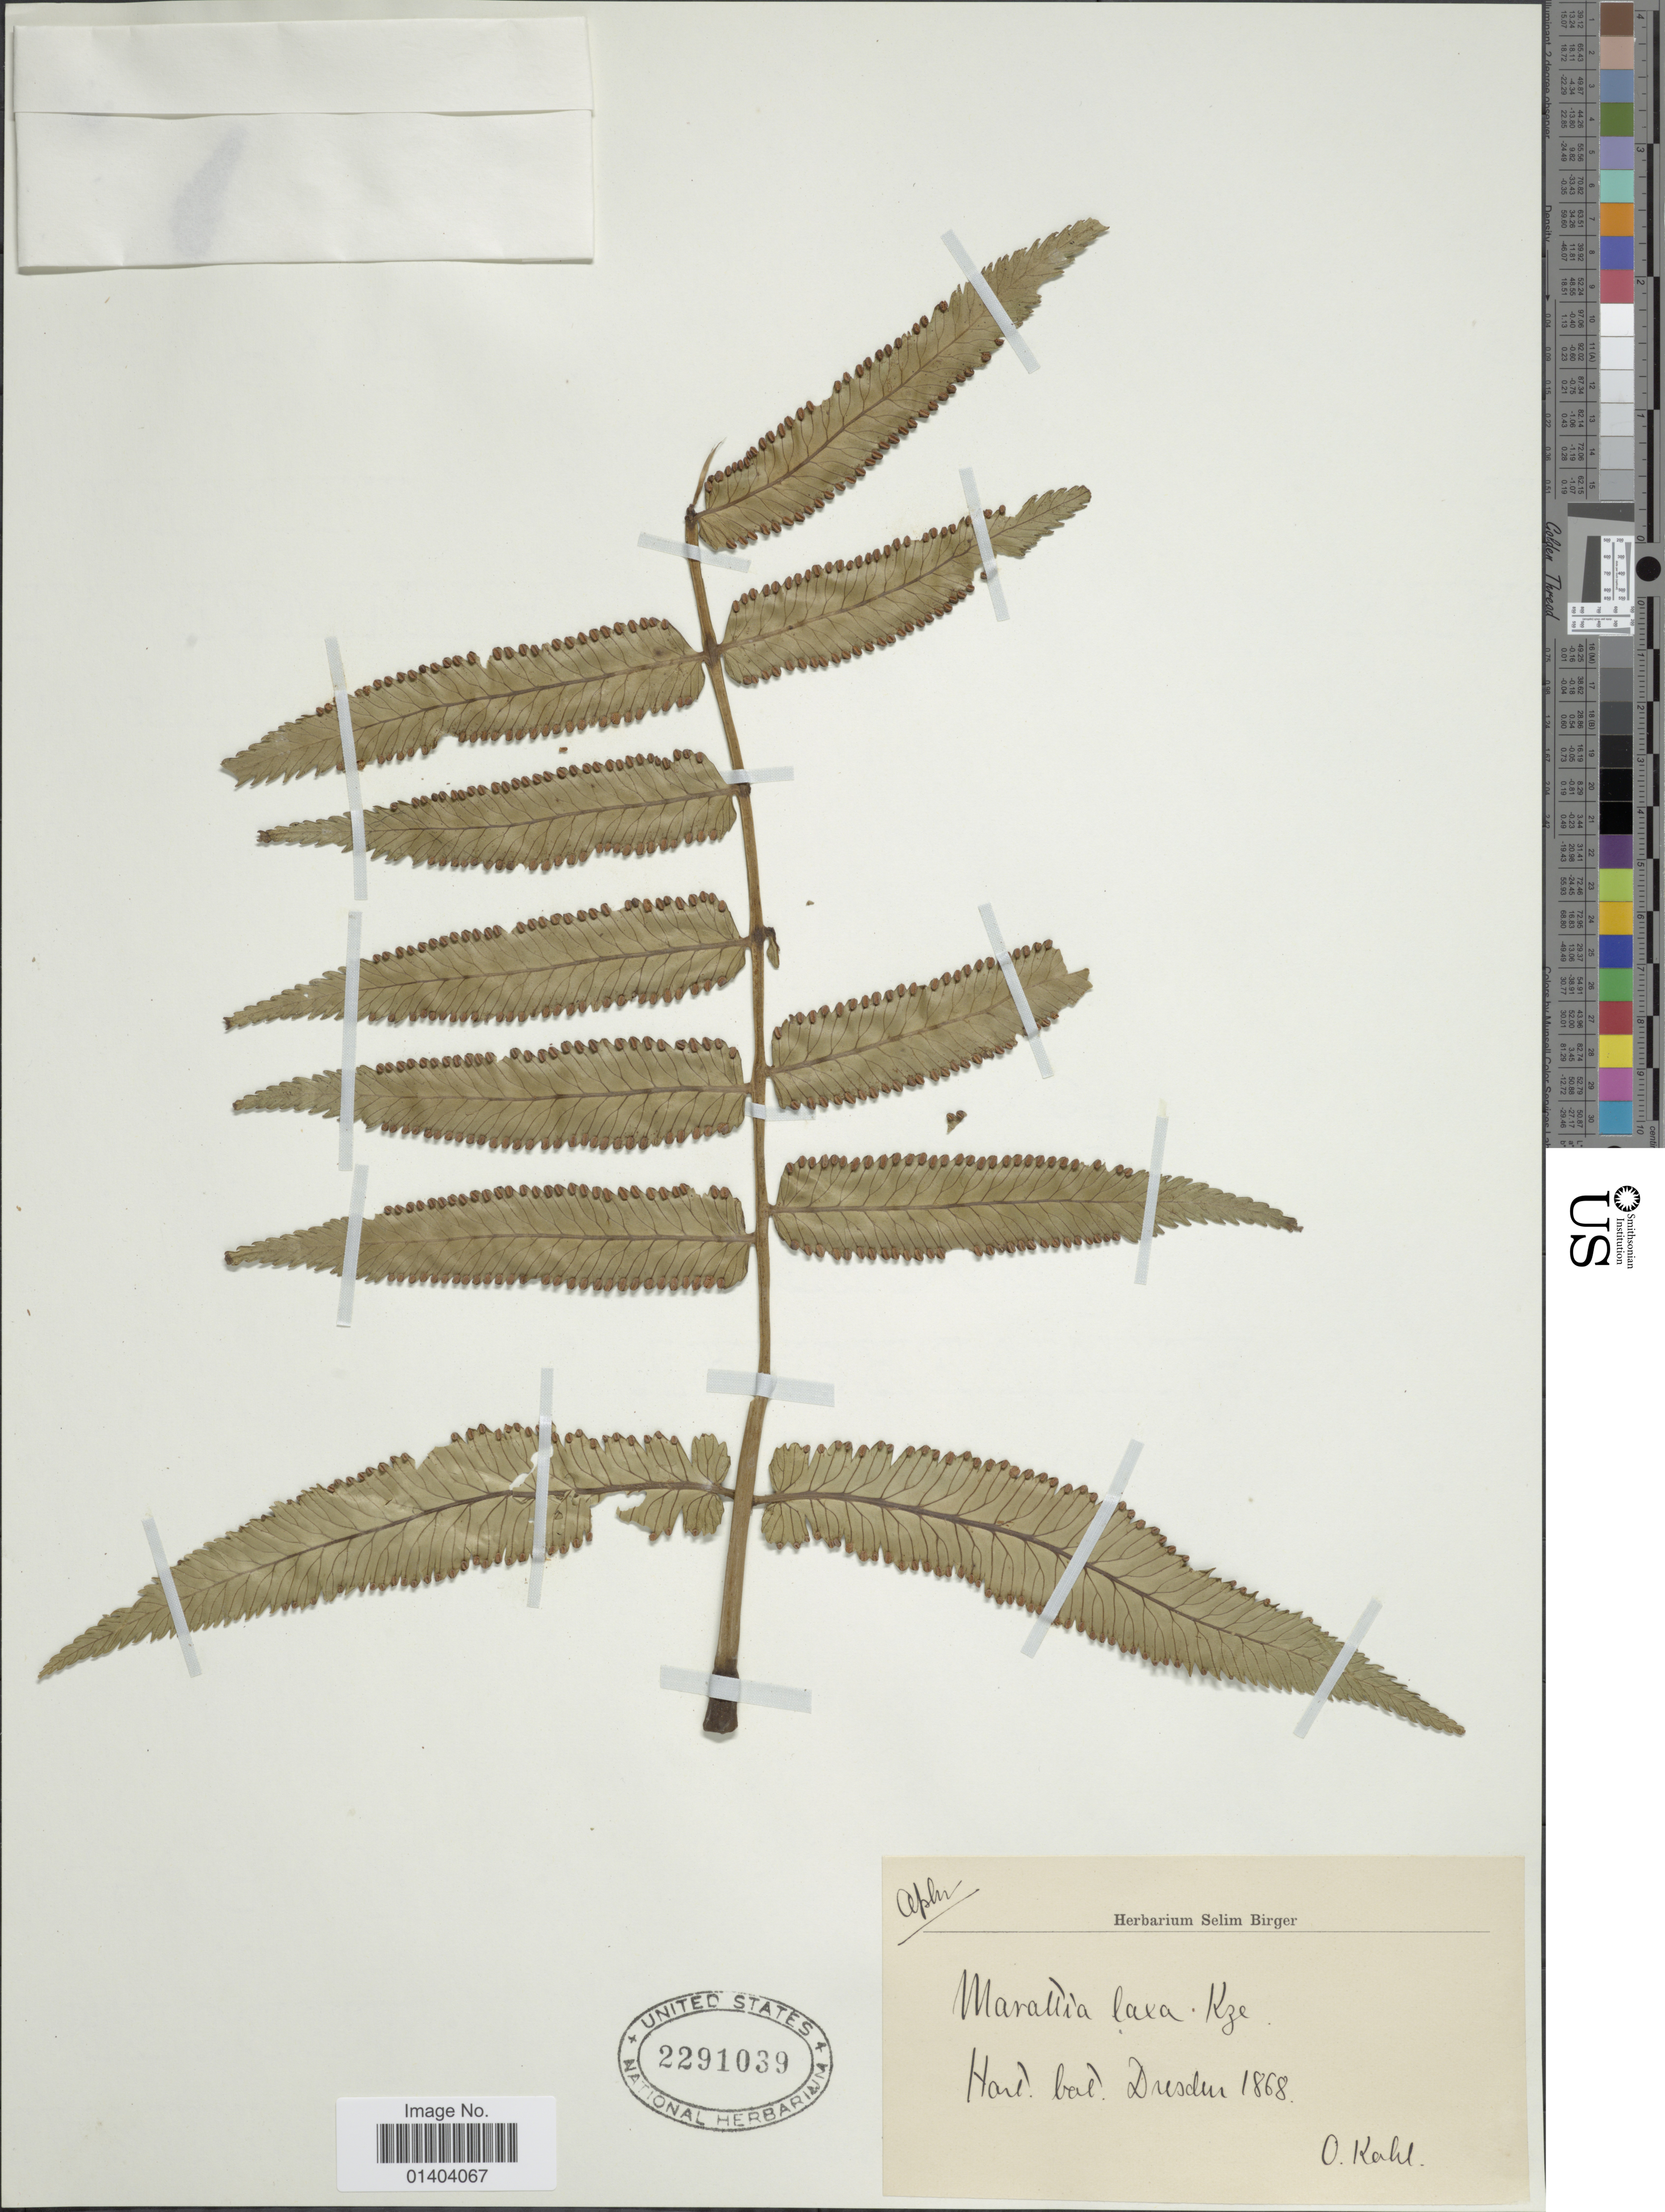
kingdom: Plantae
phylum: Tracheophyta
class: Polypodiopsida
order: Marattiales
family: Marattiaceae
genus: Marattia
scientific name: Marattia laxa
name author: Kunze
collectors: O. Kahl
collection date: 1868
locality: Hort bot Dresden [interpreted]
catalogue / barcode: US 2291039